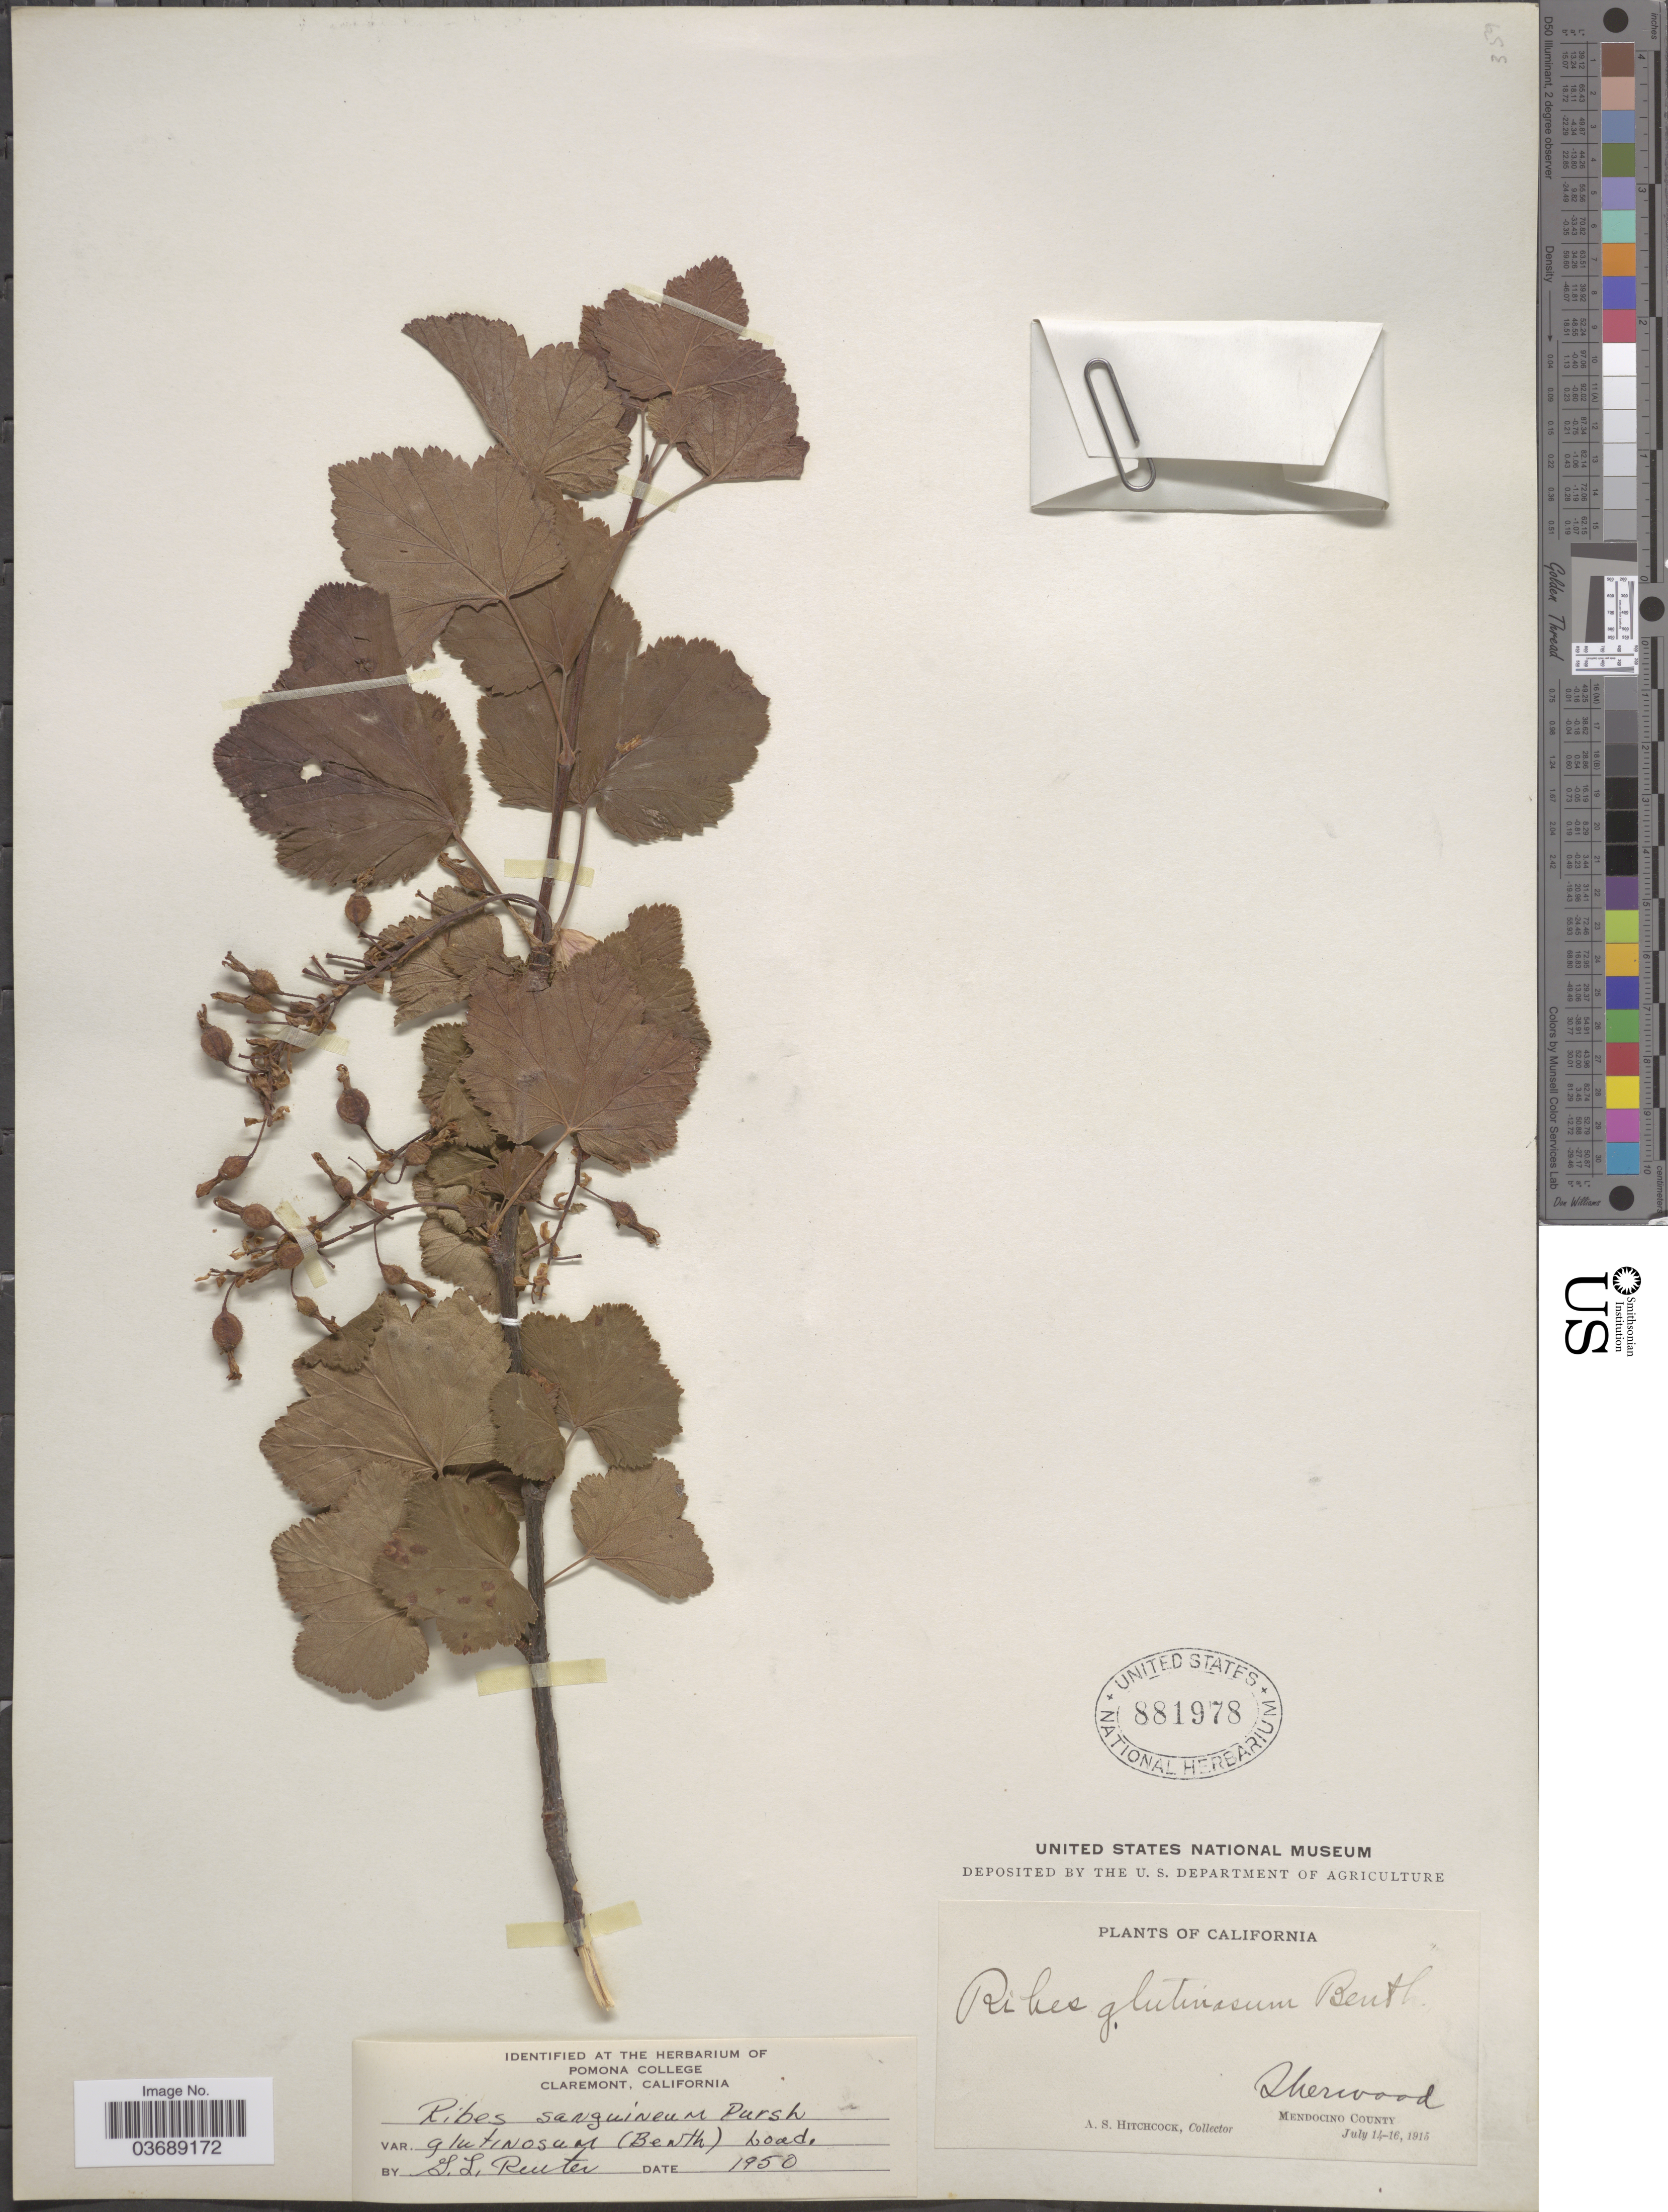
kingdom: Plantae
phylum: Tracheophyta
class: Magnoliopsida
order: Saxifragales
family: Grossulariaceae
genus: Ribes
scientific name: Ribes sanguineum var. glutinosum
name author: (Benth.) Loudon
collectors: A. S. Hitchcock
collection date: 1915-07-14/1915-07-16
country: United States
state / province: California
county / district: Mendocino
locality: Sherwood. Mendocino County.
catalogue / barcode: US 881978